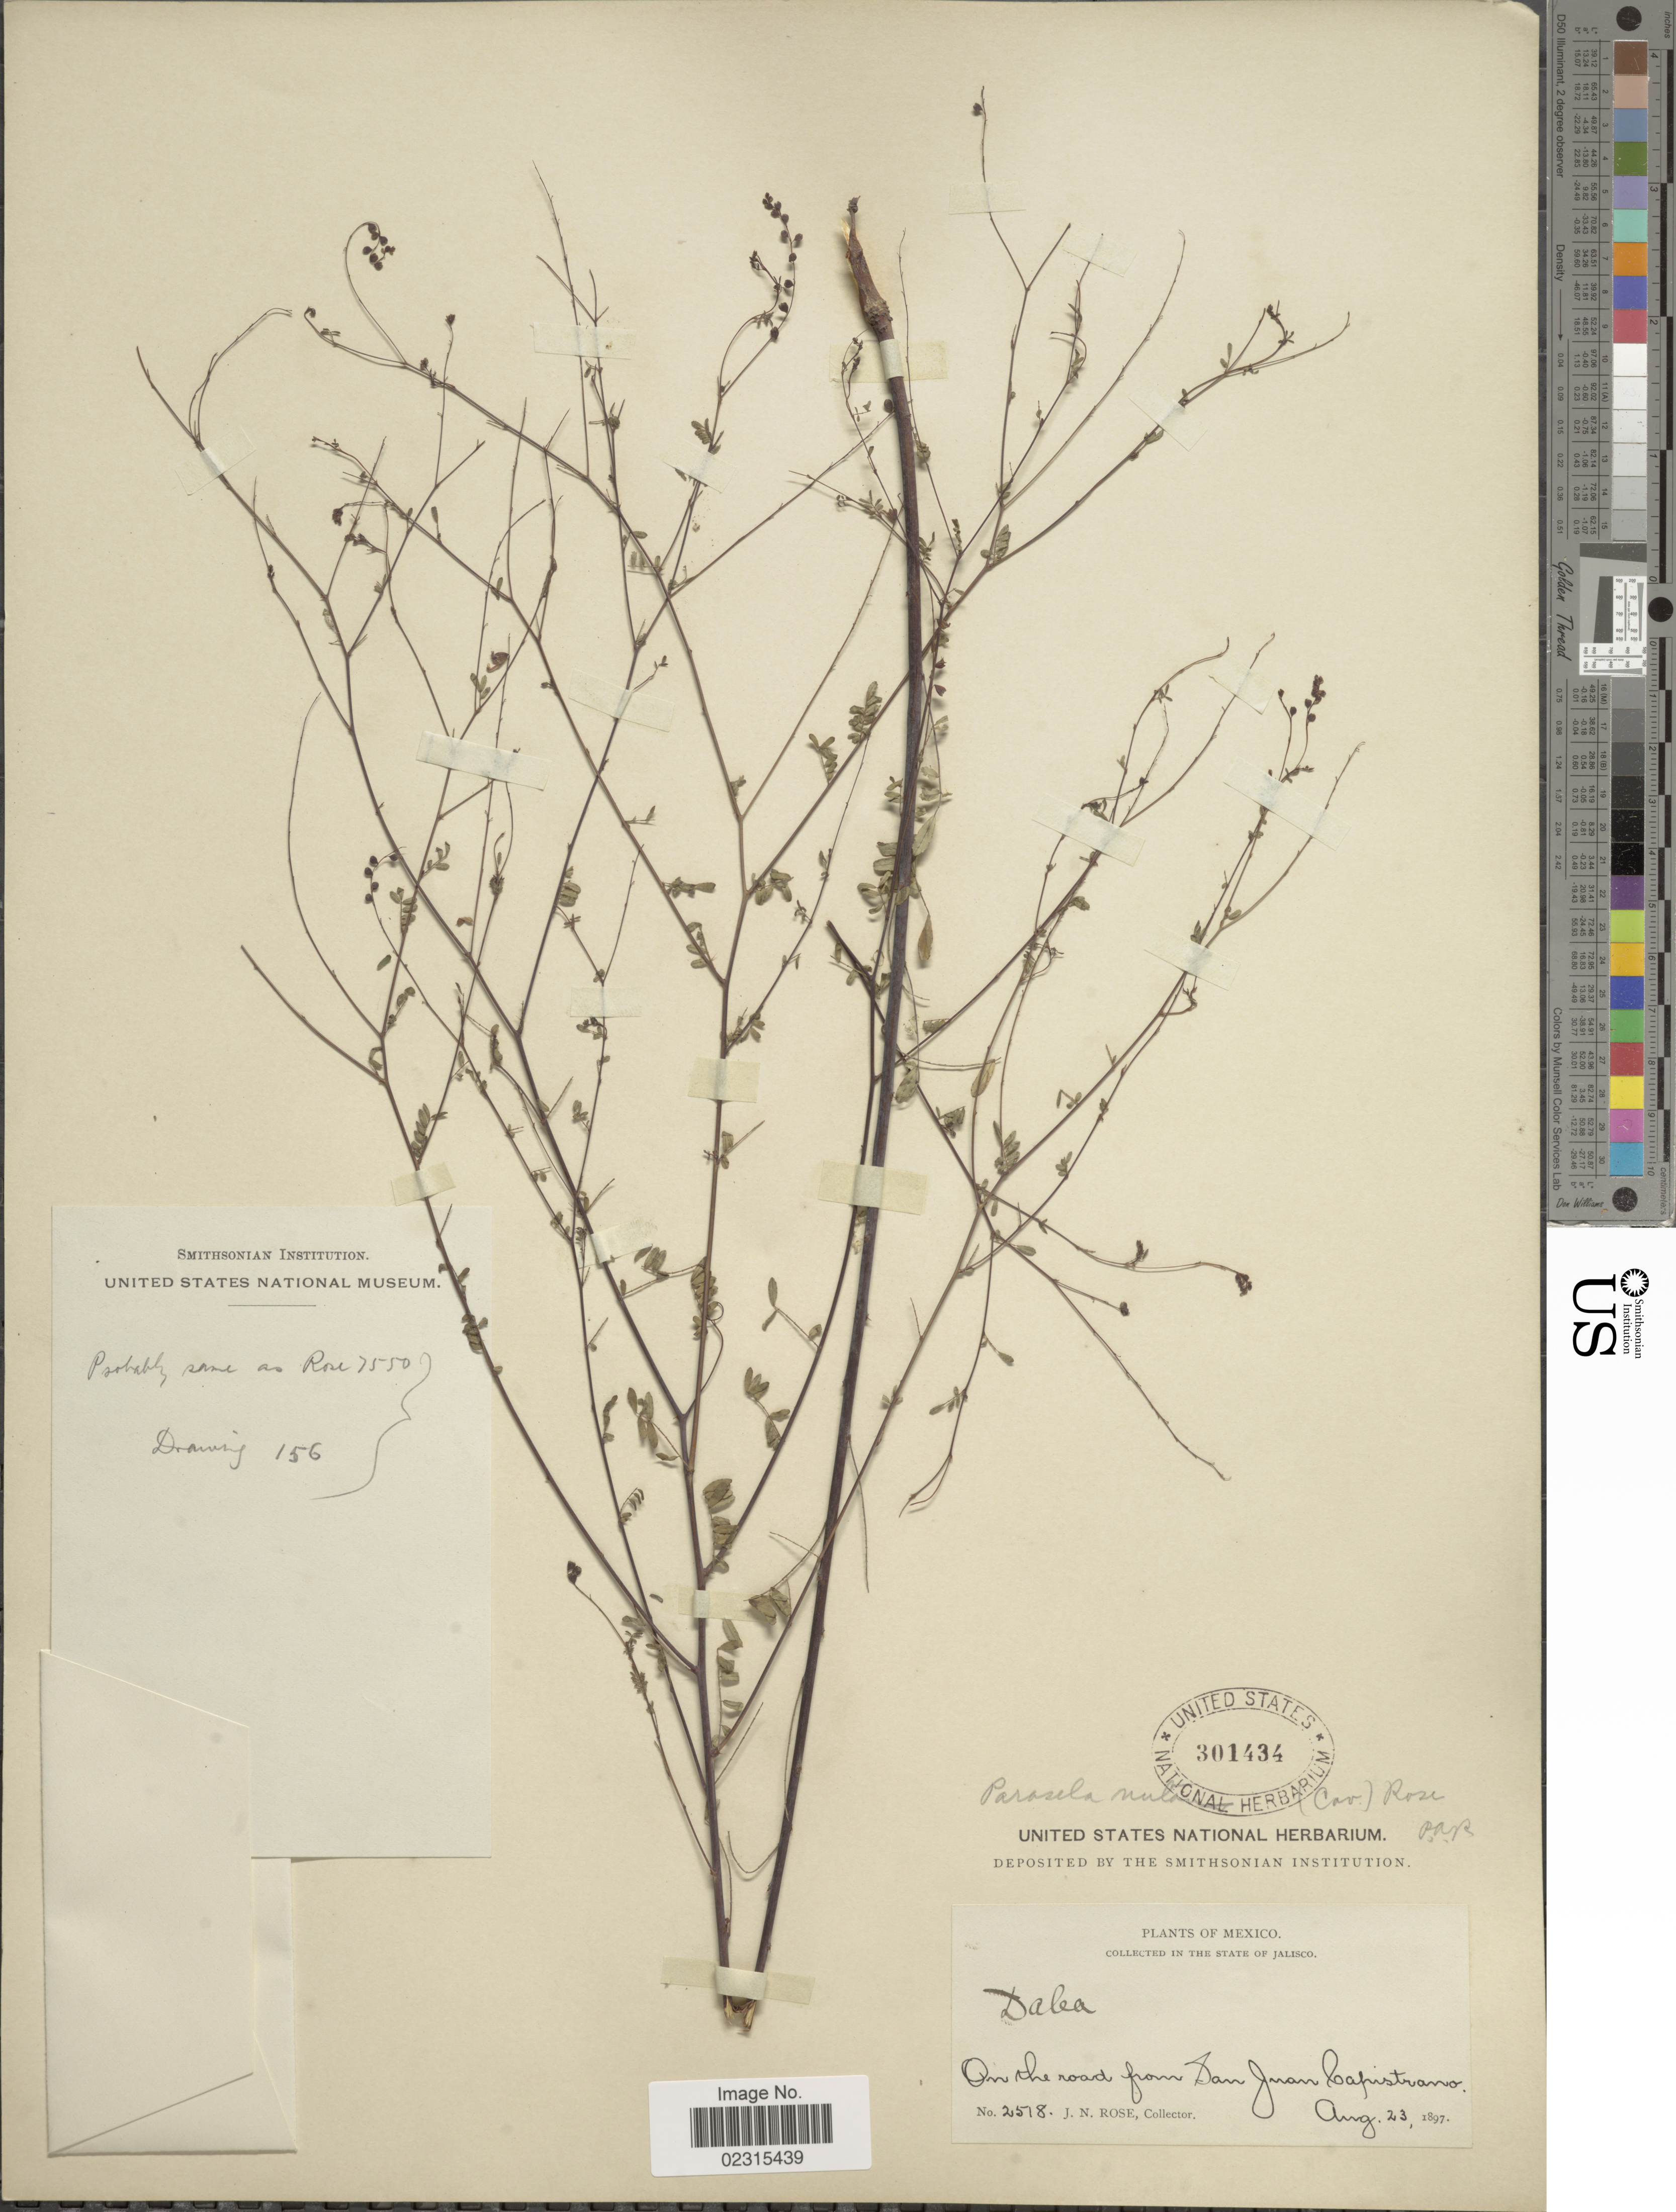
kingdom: Plantae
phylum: Tracheophyta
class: Magnoliopsida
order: Fabales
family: Fabaceae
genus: Marina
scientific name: Marina nutans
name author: (Cav.) Barneby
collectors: J. N. Rose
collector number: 2518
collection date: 1897-08-23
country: Mexico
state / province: Jalisco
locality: On the road from San Juan Capistrana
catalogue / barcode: US 301434